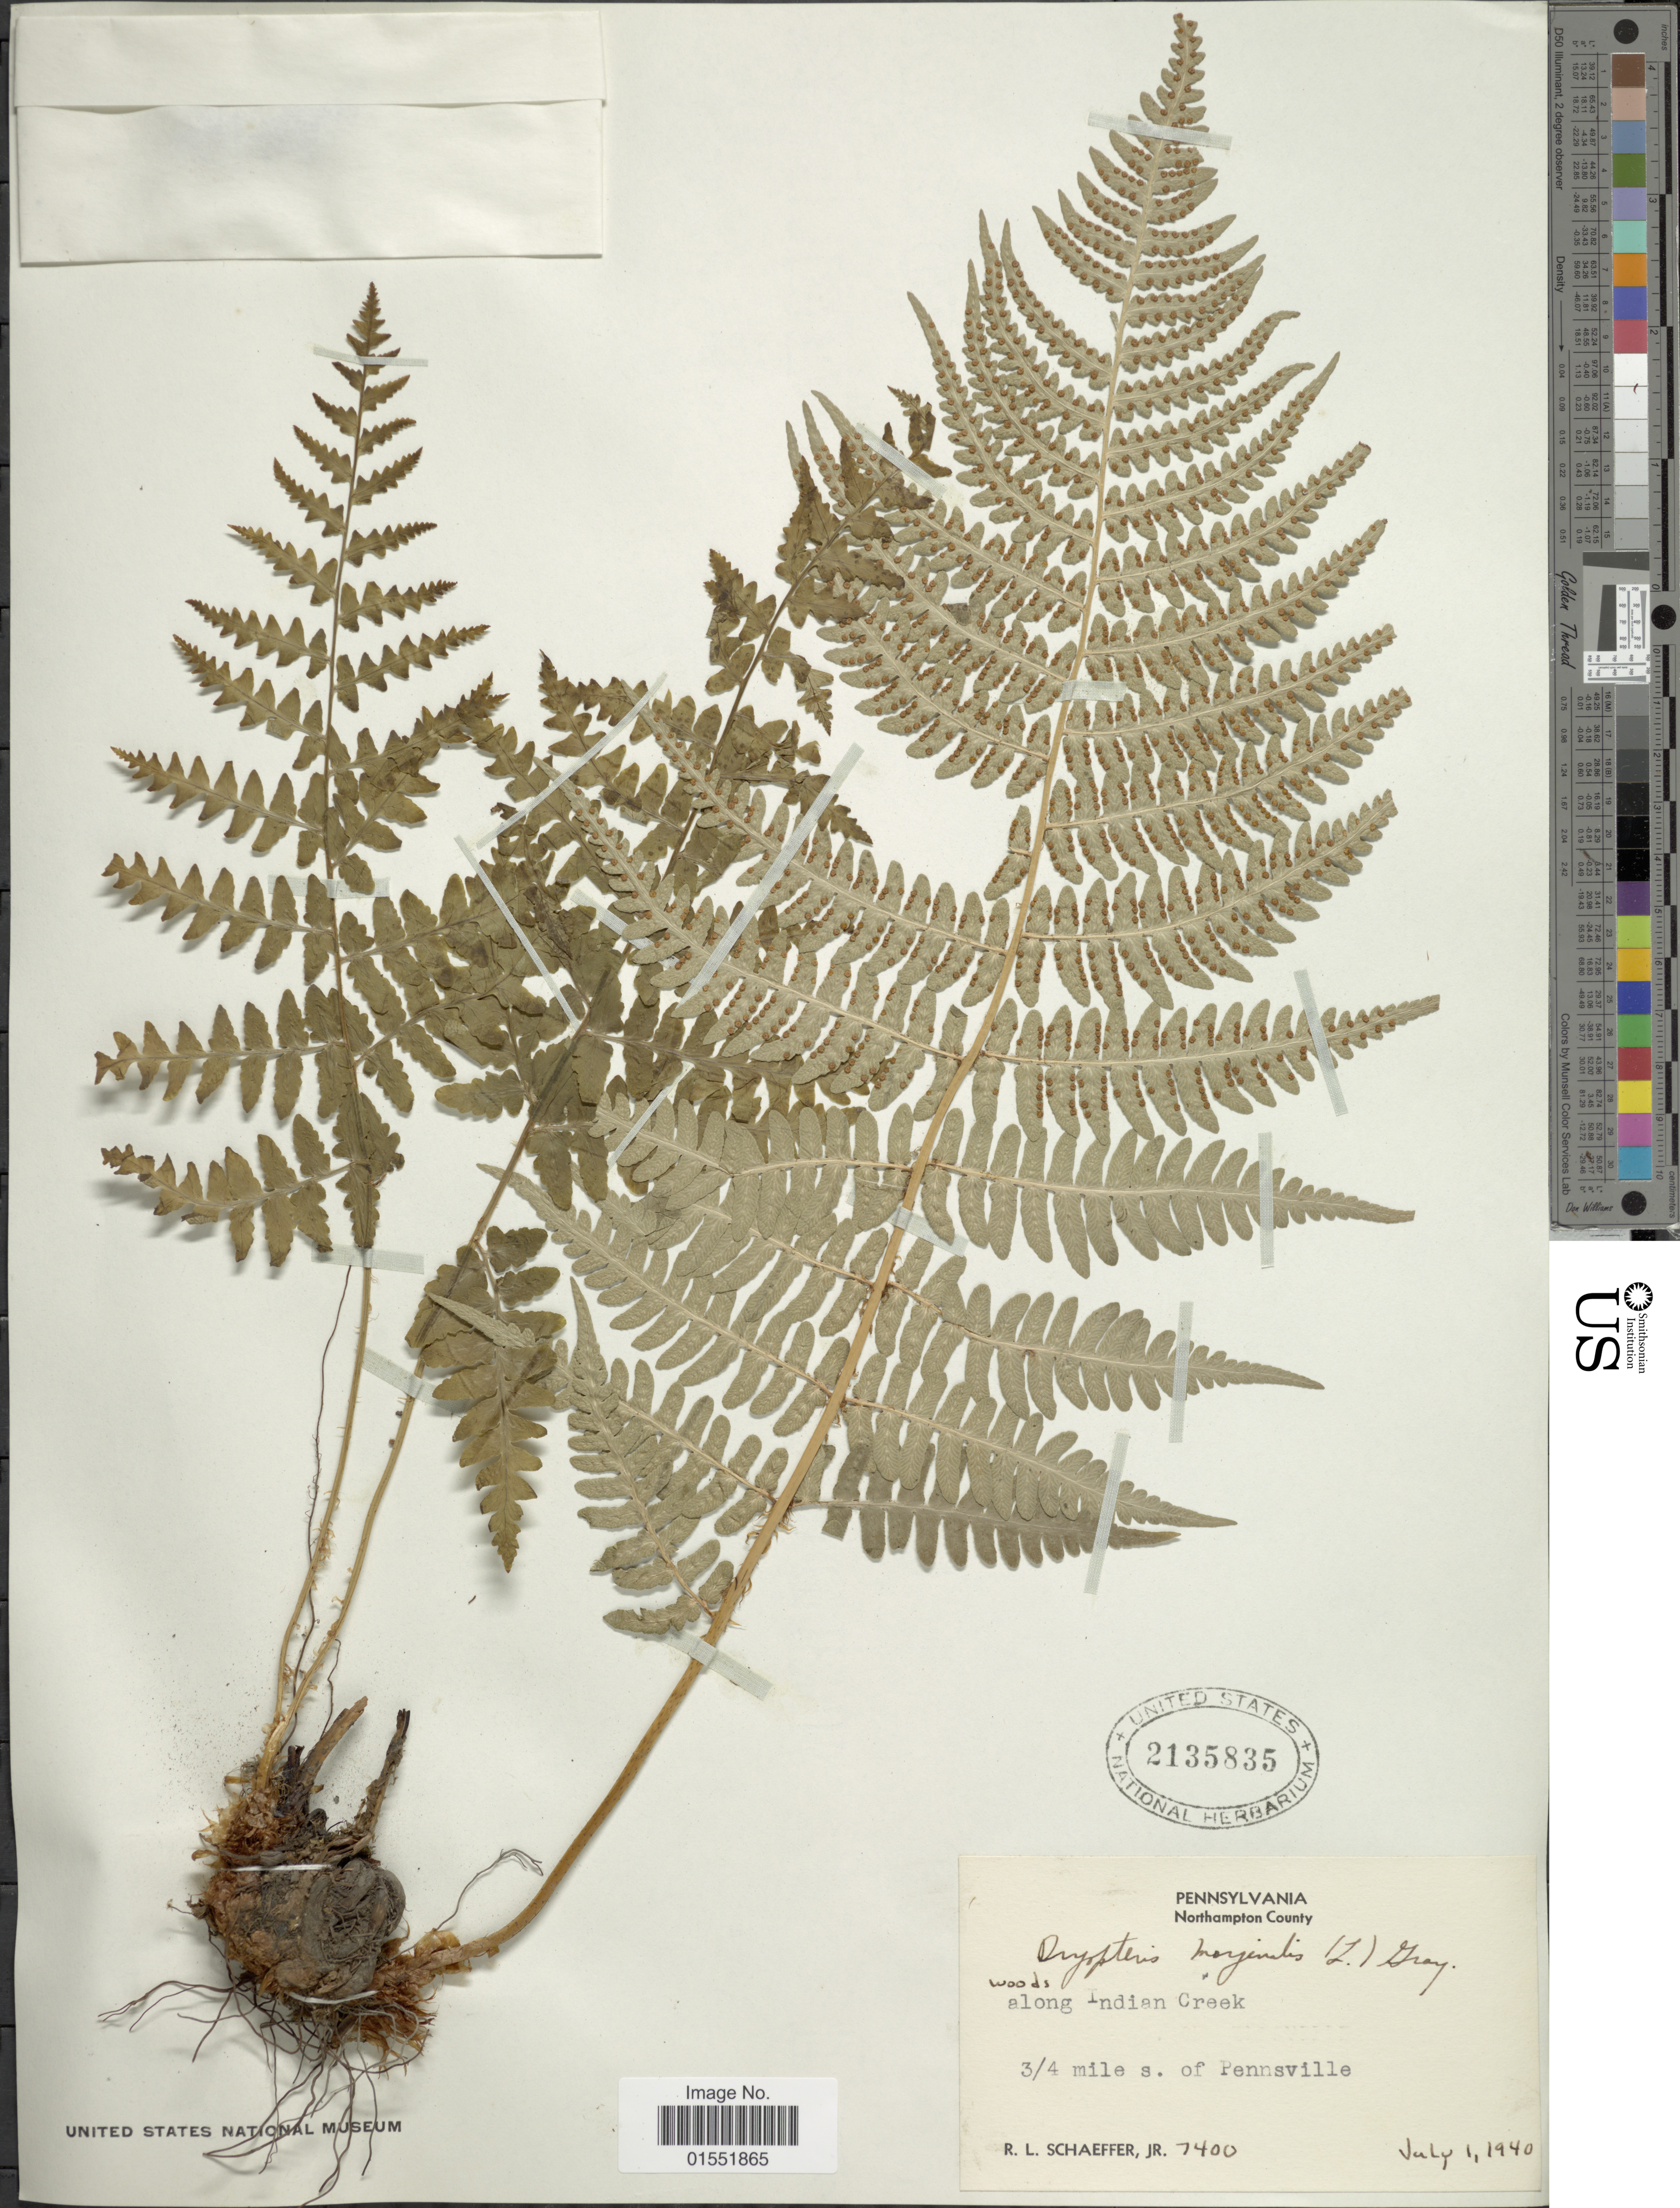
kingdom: Plantae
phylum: Tracheophyta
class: Polypodiopsida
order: Polypodiales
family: Dryopteridaceae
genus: Dryopteris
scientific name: Dryopteris marginalis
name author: (L.) A. Gray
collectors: R. L. Schaeffer Jr.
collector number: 7400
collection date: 1940-07-01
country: United States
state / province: Pennsylvania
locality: Woods along Indian Creek. Northampton County. ¾ mile s. of Pennsville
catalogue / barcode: US 2135835